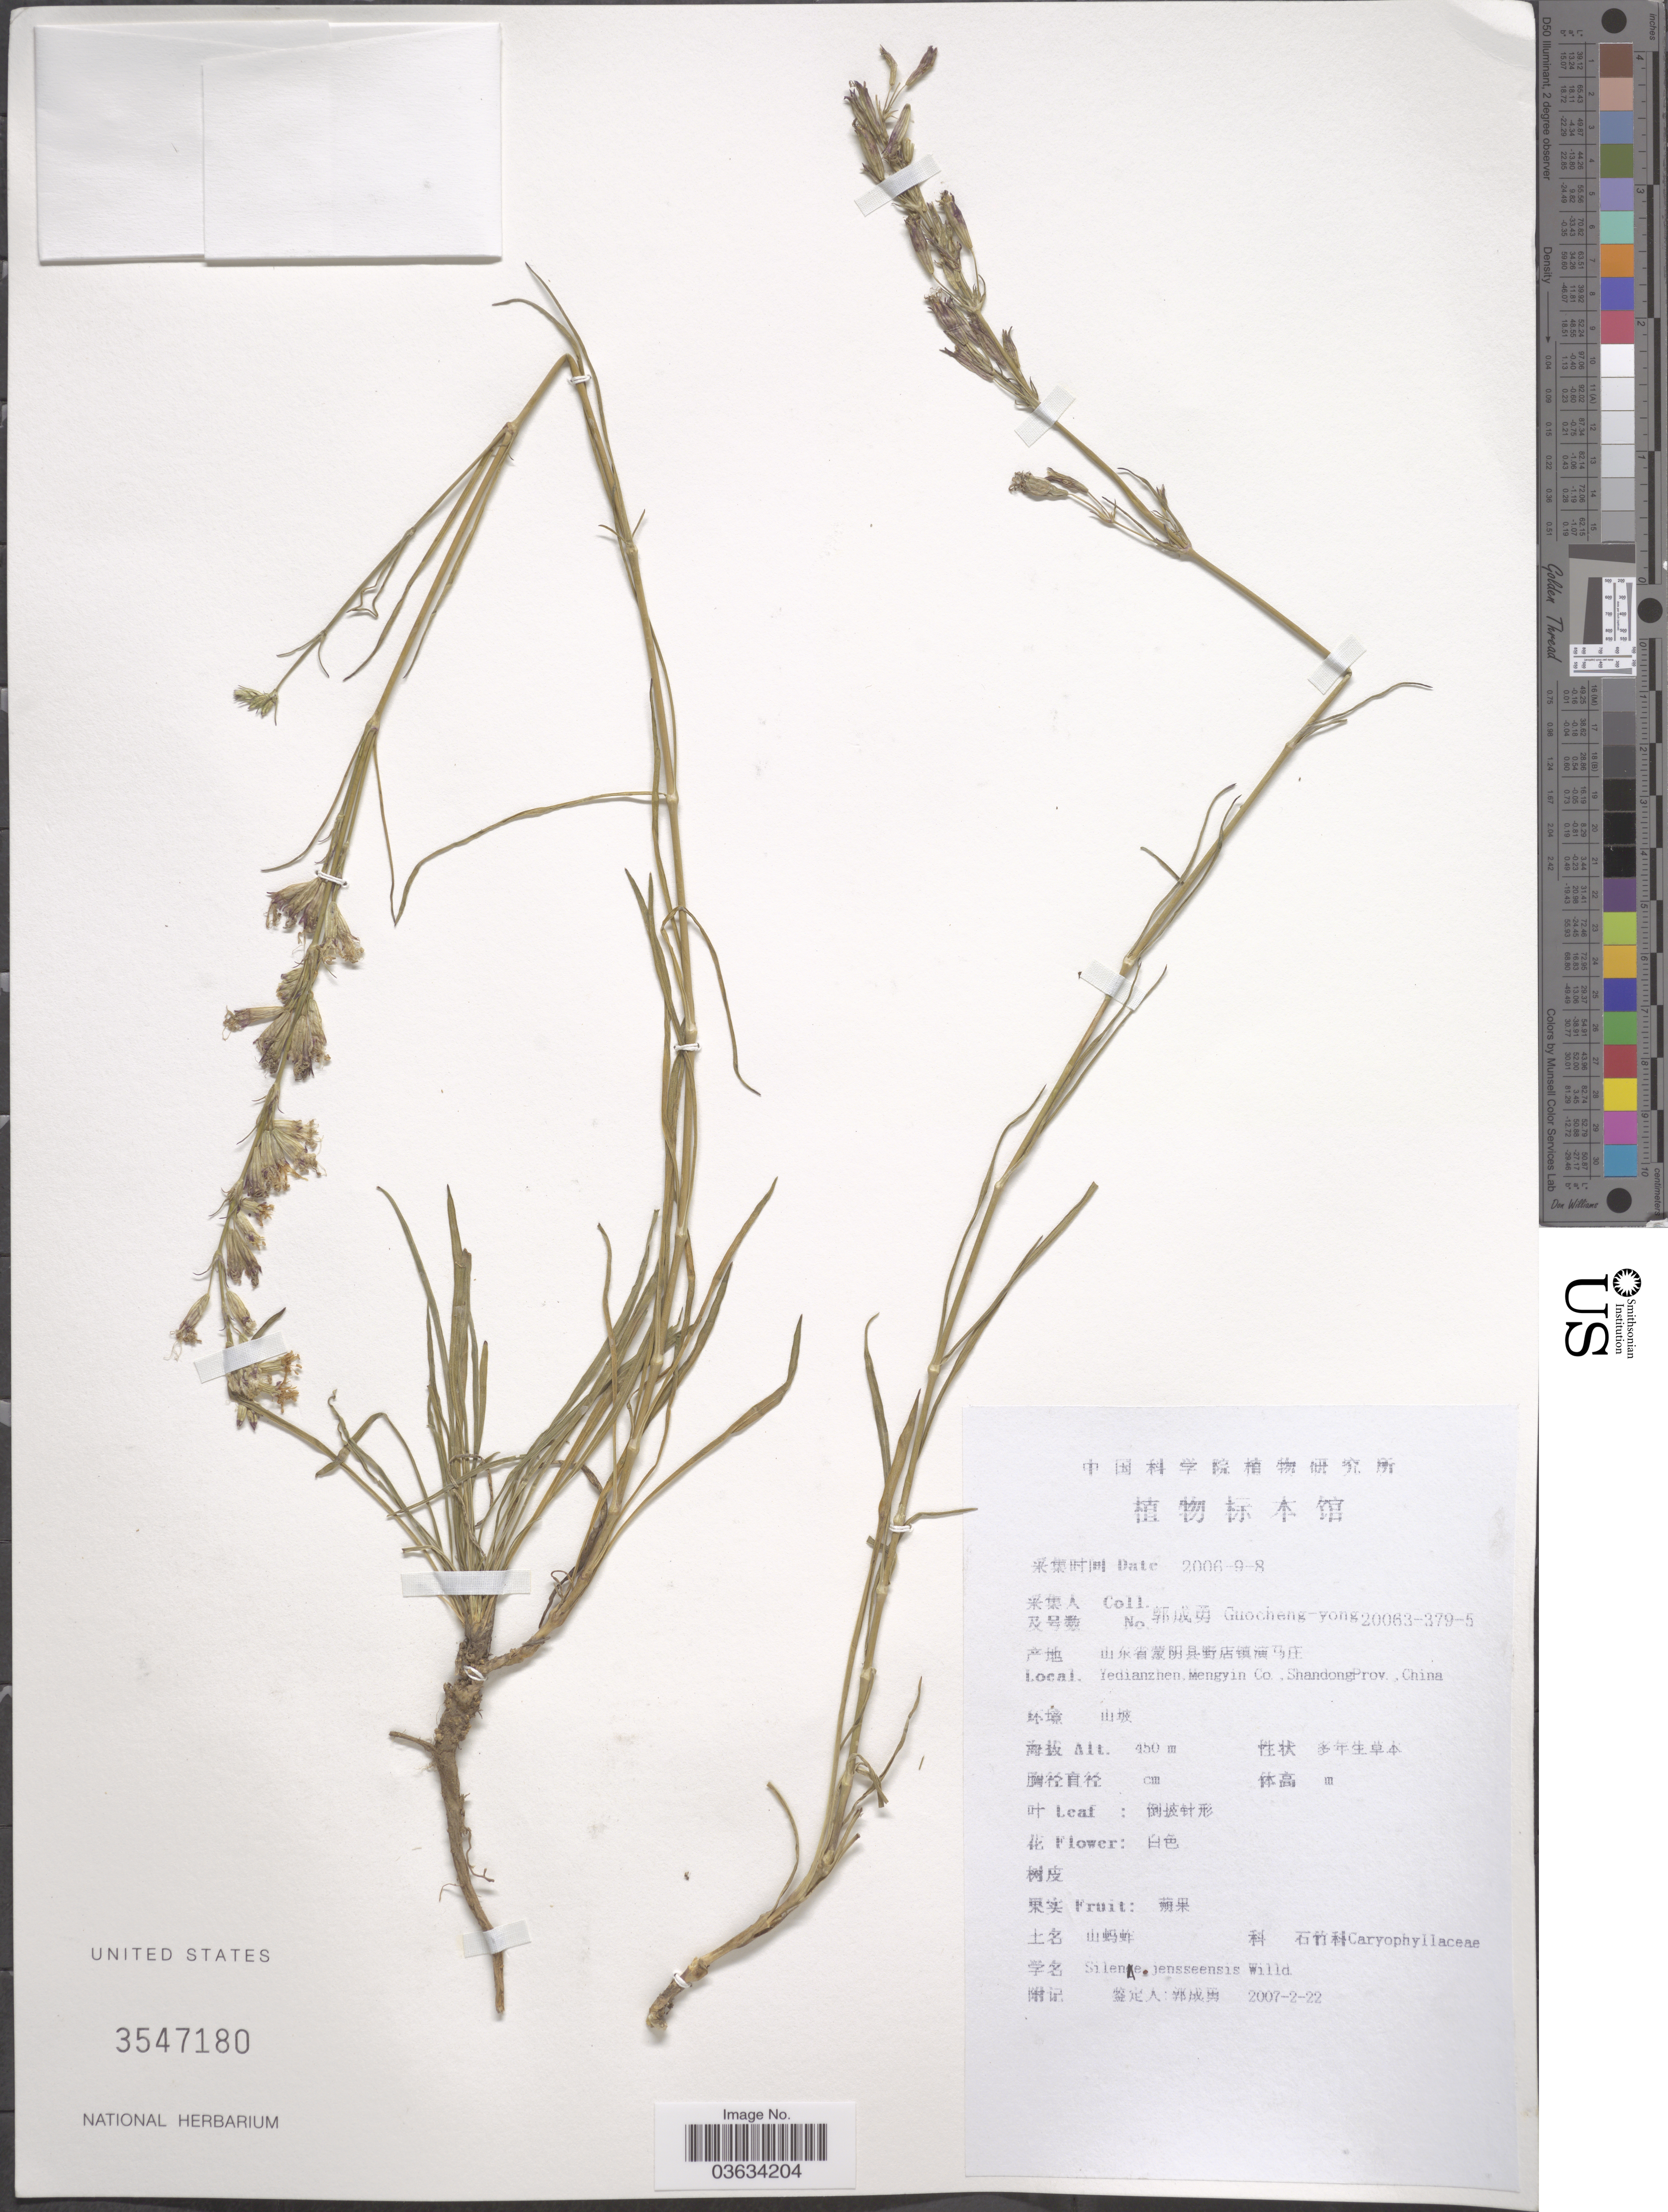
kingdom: Plantae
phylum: Tracheophyta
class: Magnoliopsida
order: Caryophyllales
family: Caryophyllaceae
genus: Silene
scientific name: Silene jenisseensis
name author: Willd.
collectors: Guo cheng-yong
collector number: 20063-379-5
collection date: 2006-09-08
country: China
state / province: Shandong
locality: Yedianzhen, Mengyin Co.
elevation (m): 450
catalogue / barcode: US 3547180